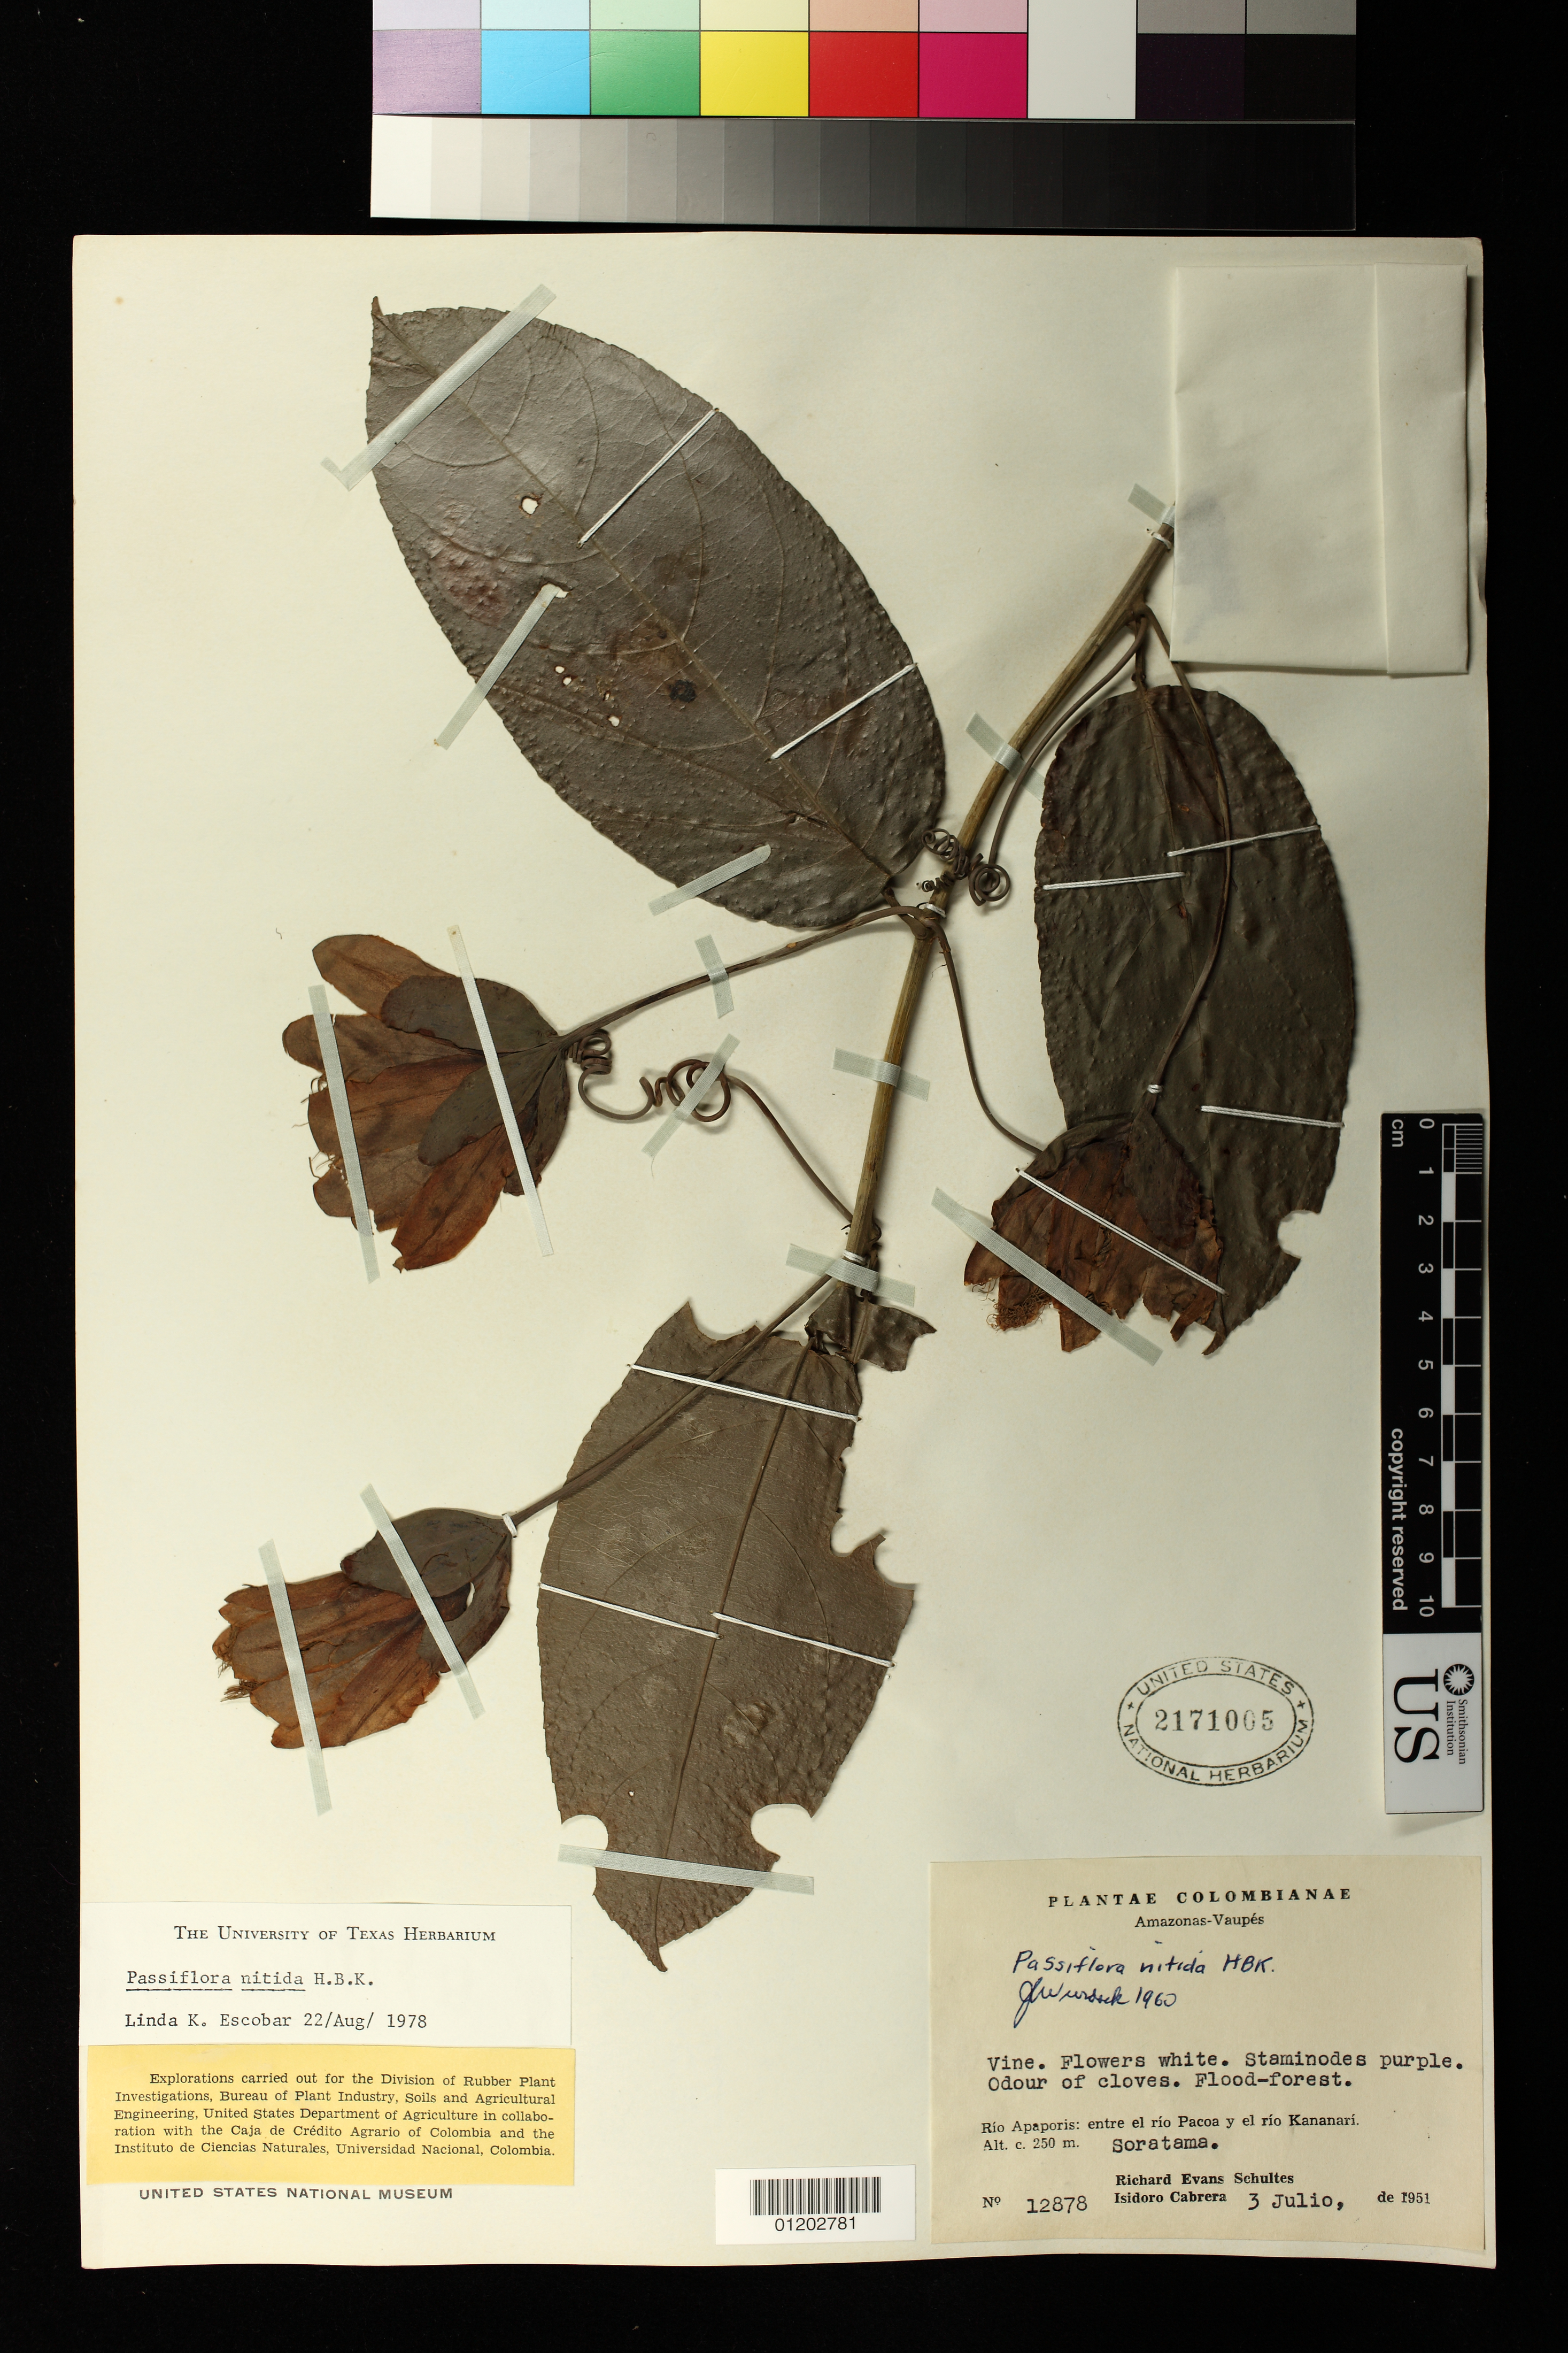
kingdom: Plantae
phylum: Tracheophyta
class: Magnoliopsida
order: Malpighiales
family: Passifloraceae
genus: Passiflora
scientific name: Passiflora nitida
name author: Kunth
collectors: R. Shultes & I. Cabrera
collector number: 12878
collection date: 1951-07-03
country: Colombia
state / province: Vaupés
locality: Río Apaporis, between the Pacoa River and the Kananarí River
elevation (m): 250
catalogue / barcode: US 2171005